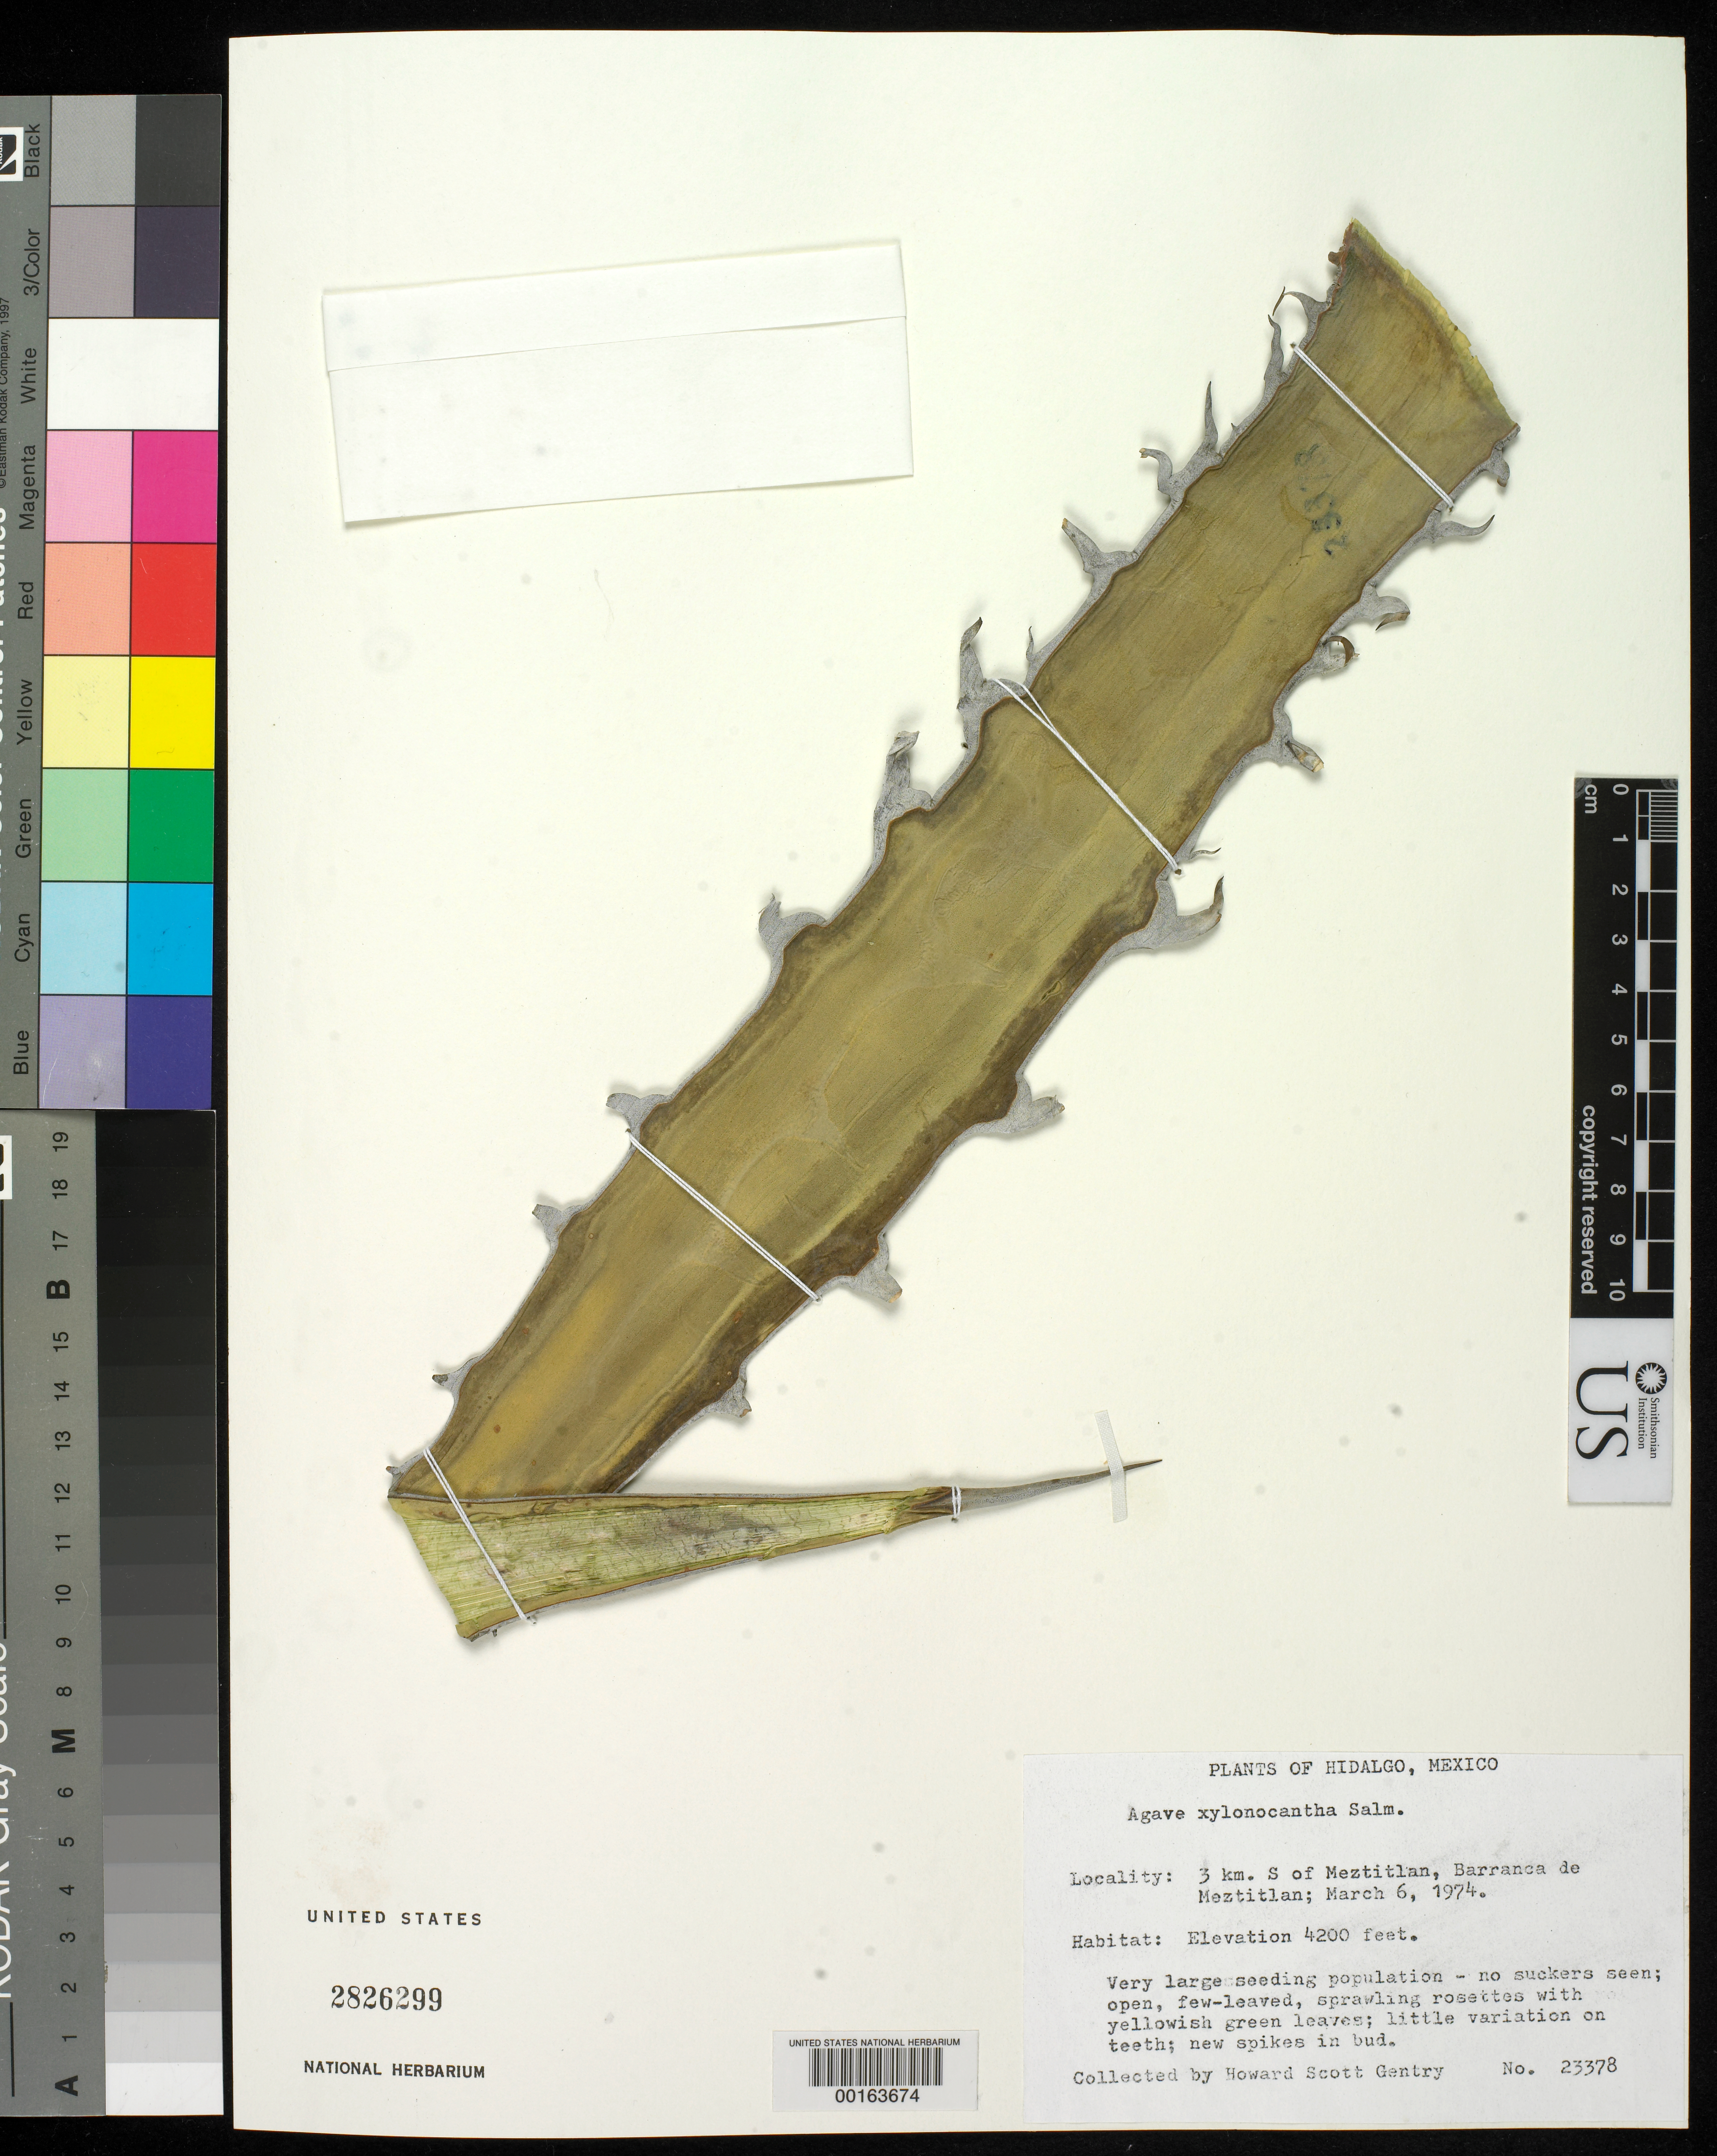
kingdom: Plantae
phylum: Tracheophyta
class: Liliopsida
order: Asparagales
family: Asparagaceae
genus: Agave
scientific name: Agave xylonacantha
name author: Salm-Dyck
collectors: H. S. Gentry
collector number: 23378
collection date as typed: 06 Mar 1974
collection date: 1974-03-06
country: Mexico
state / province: Hidalgo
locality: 3 km S of Meztitlan, Barranca de Meztitlan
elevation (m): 1280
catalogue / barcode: US 2826299